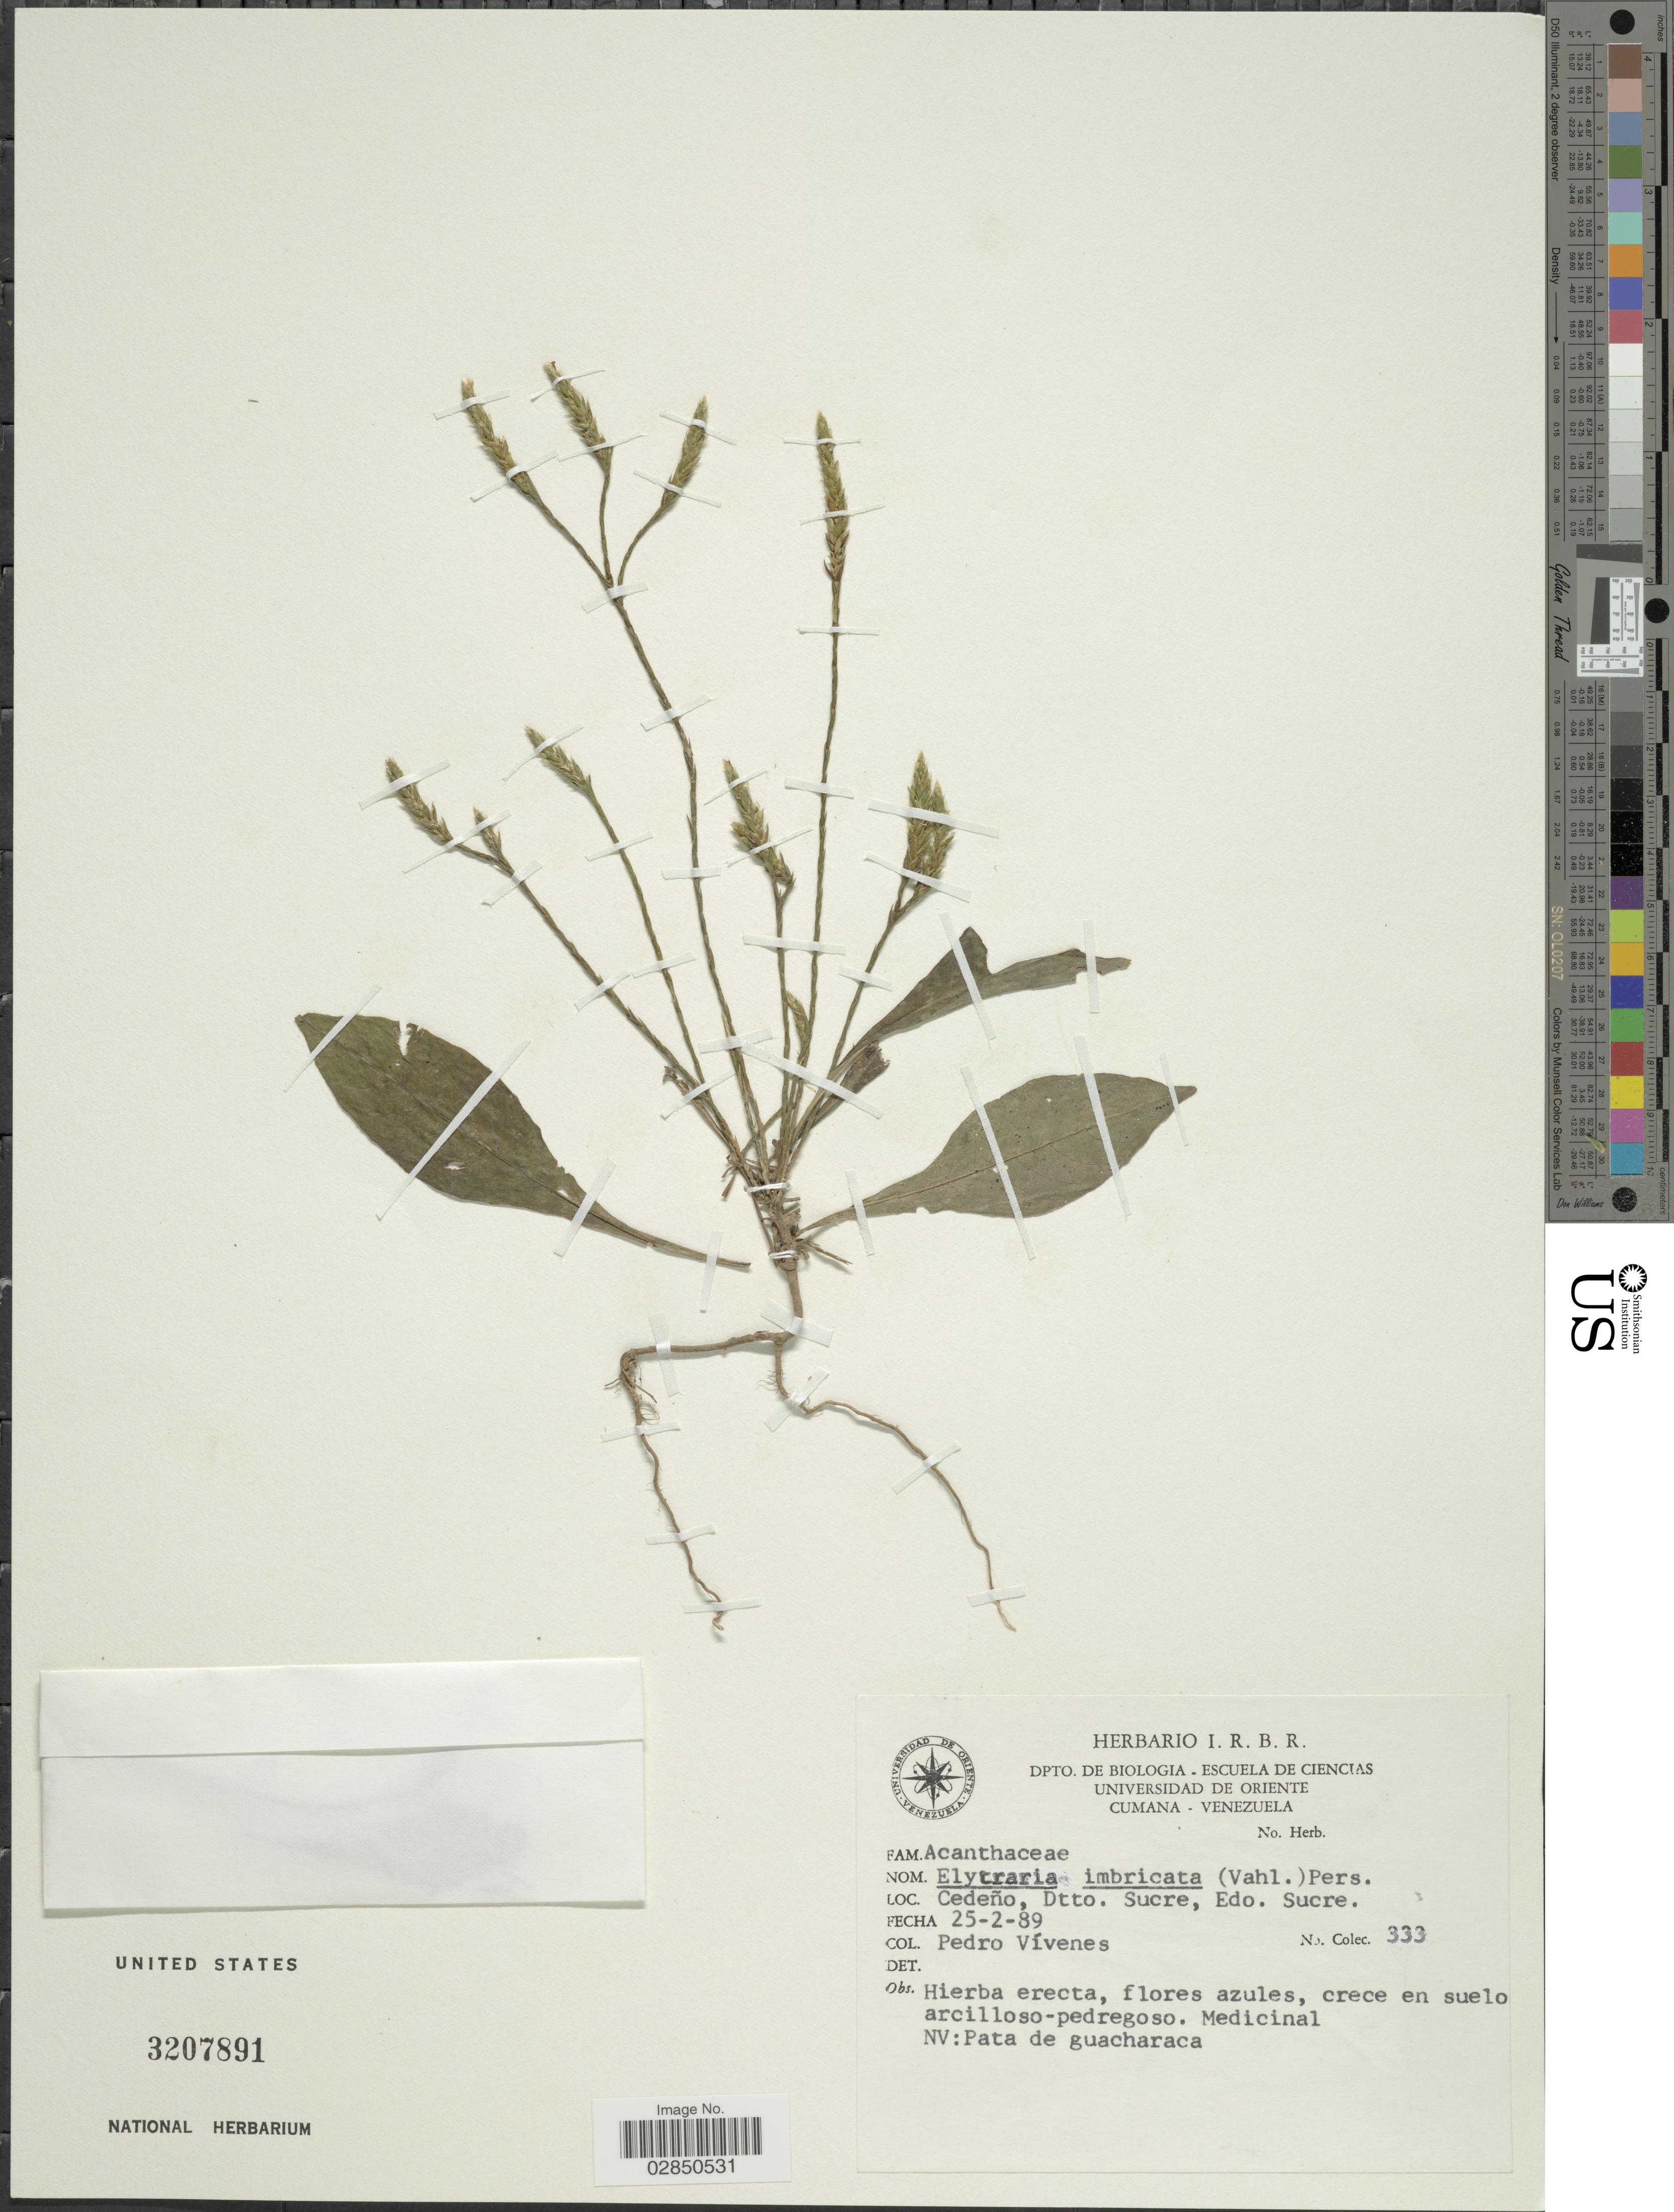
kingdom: Plantae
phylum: Tracheophyta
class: Magnoliopsida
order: Lamiales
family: Acanthaceae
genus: Elytraria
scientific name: Elytraria imbricata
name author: (Vahl) Pers.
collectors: P. Vivenes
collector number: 333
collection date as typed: Transcribed d/m/y: 25/2/89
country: Venezuela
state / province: Sucre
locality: Cedeño, Dtto. Sucre.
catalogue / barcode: US 3207891